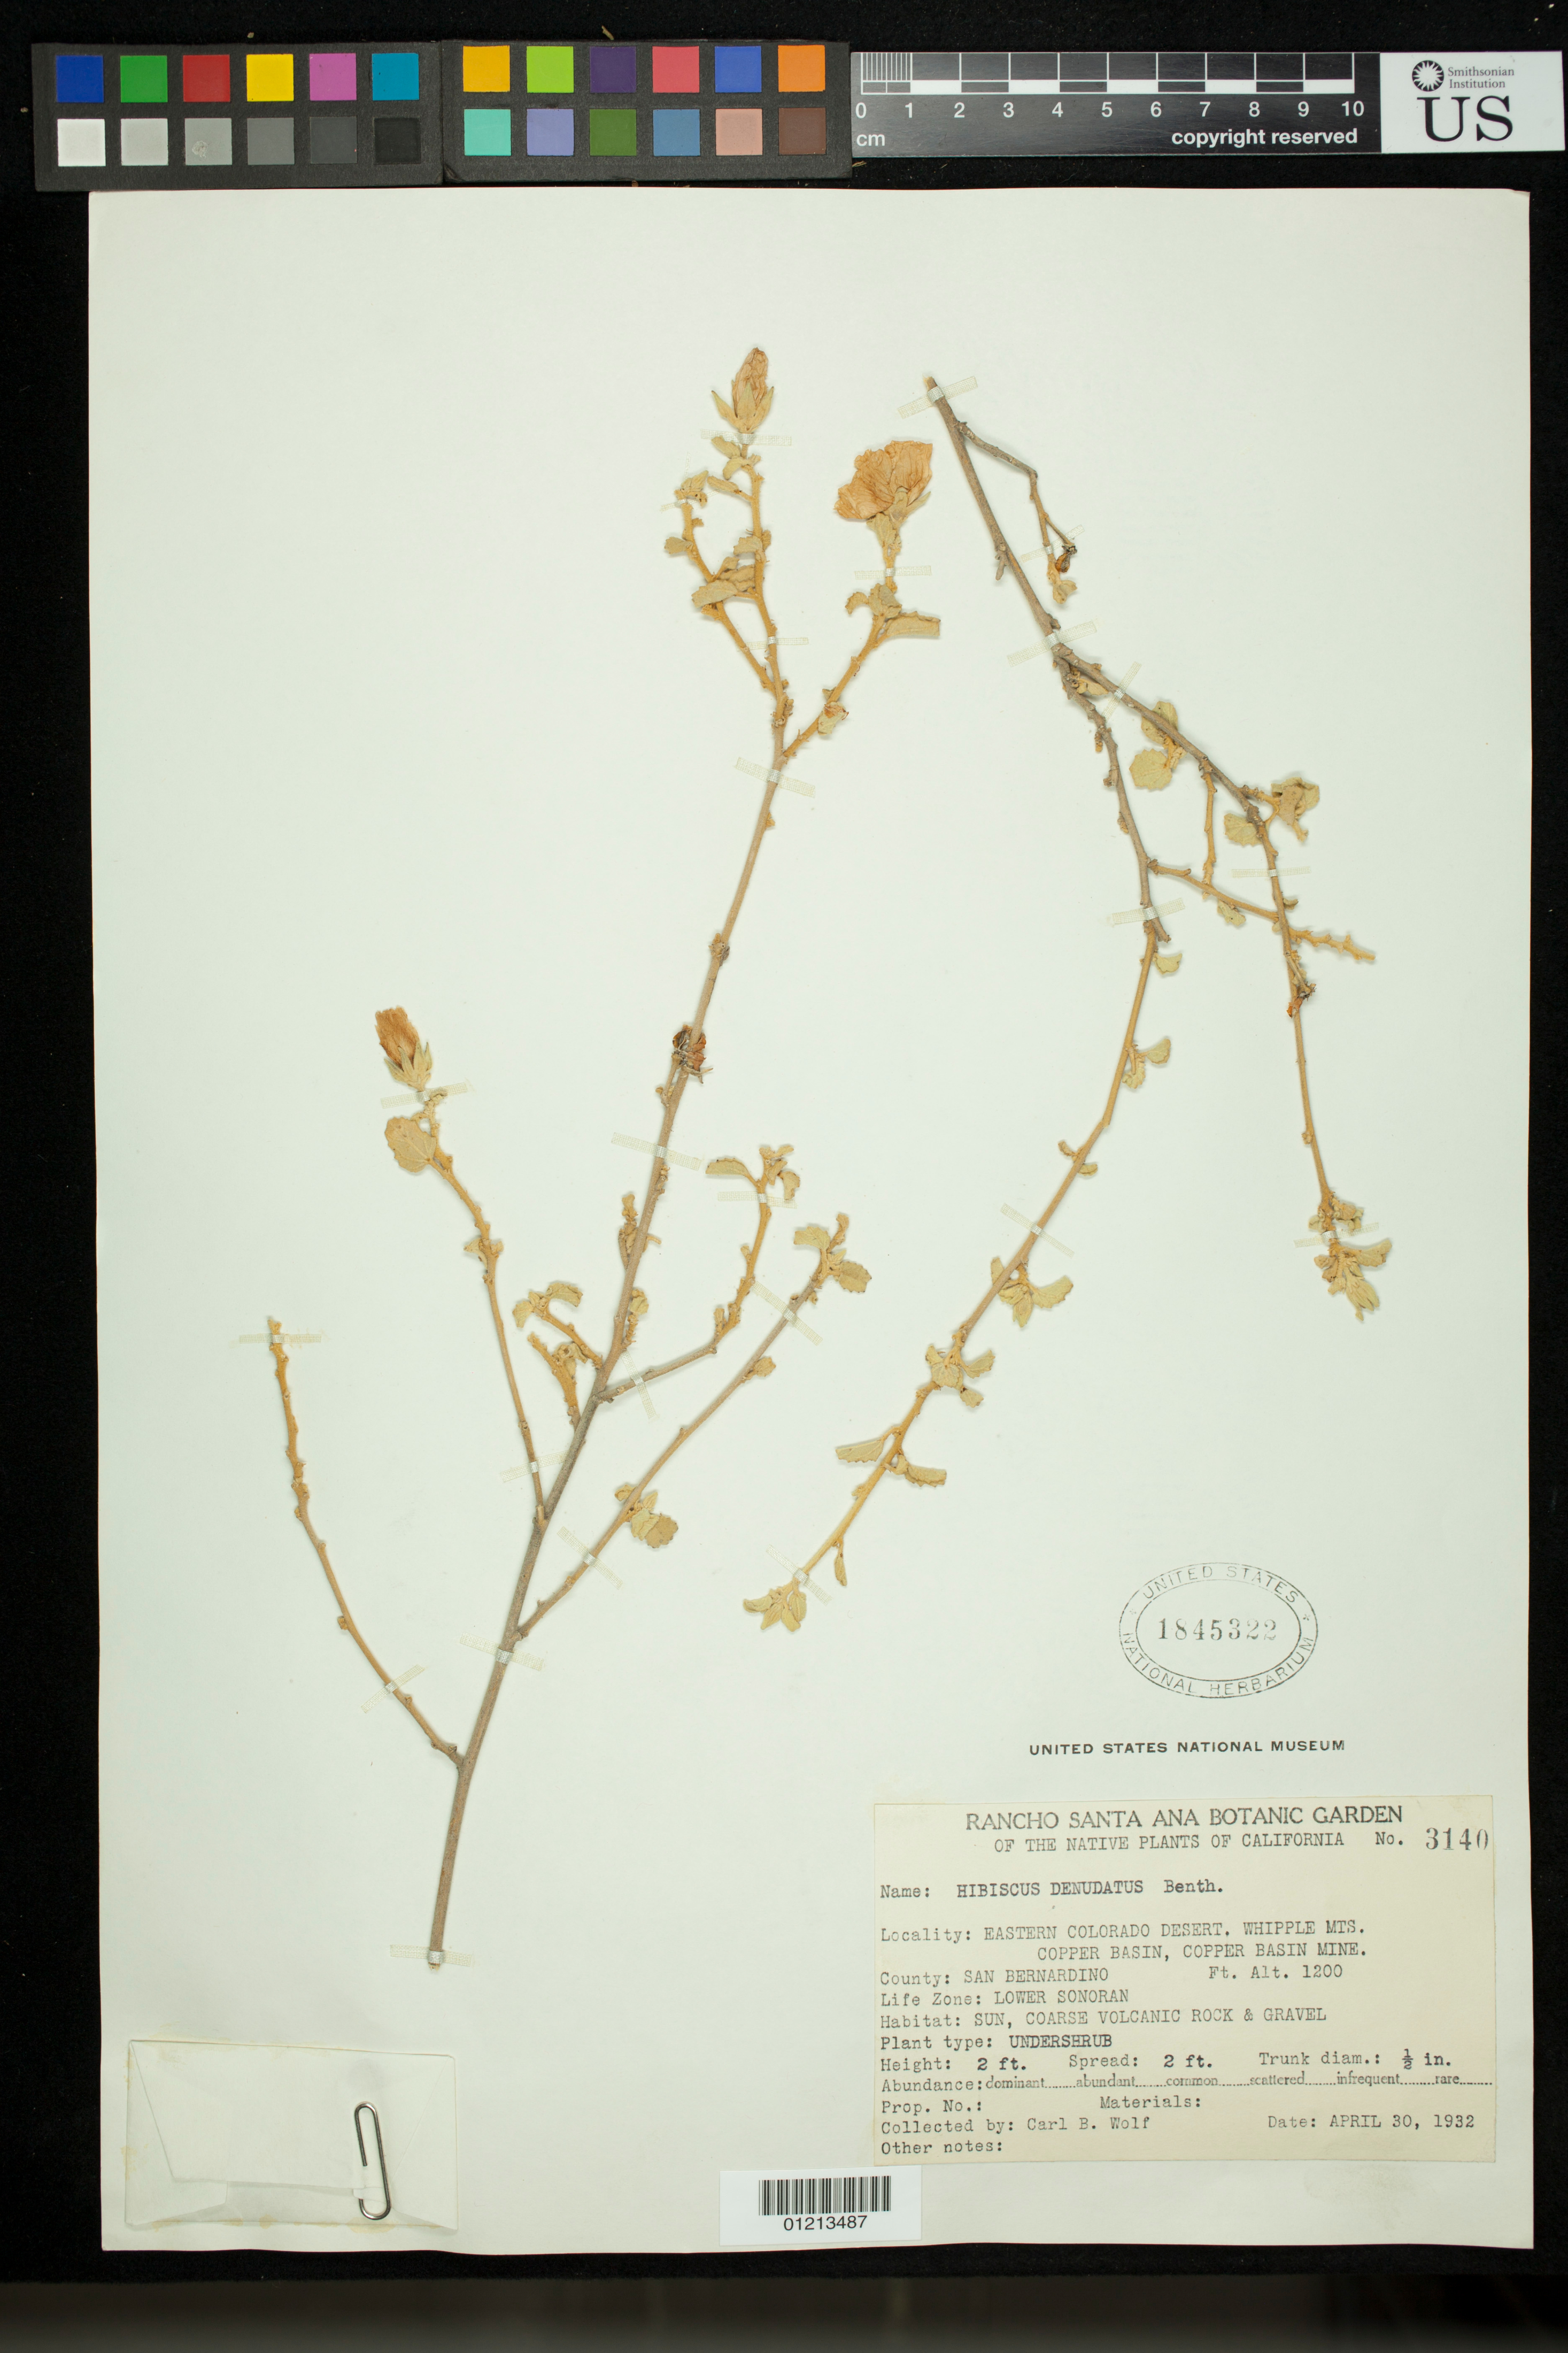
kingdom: Plantae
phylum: Tracheophyta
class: Magnoliopsida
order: Malvales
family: Malvaceae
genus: Hibiscus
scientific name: Hibiscus denudatus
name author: Benth.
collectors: C. B. Wolf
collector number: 3140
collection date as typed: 30 Apr 1932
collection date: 1932-04-30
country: United States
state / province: California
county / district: San Bernardino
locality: San Bernardino County: Eastern Colorado Desert, Whipple Mts. Copper Basin, Copper Basin Mine.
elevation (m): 366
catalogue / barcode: US 1845322